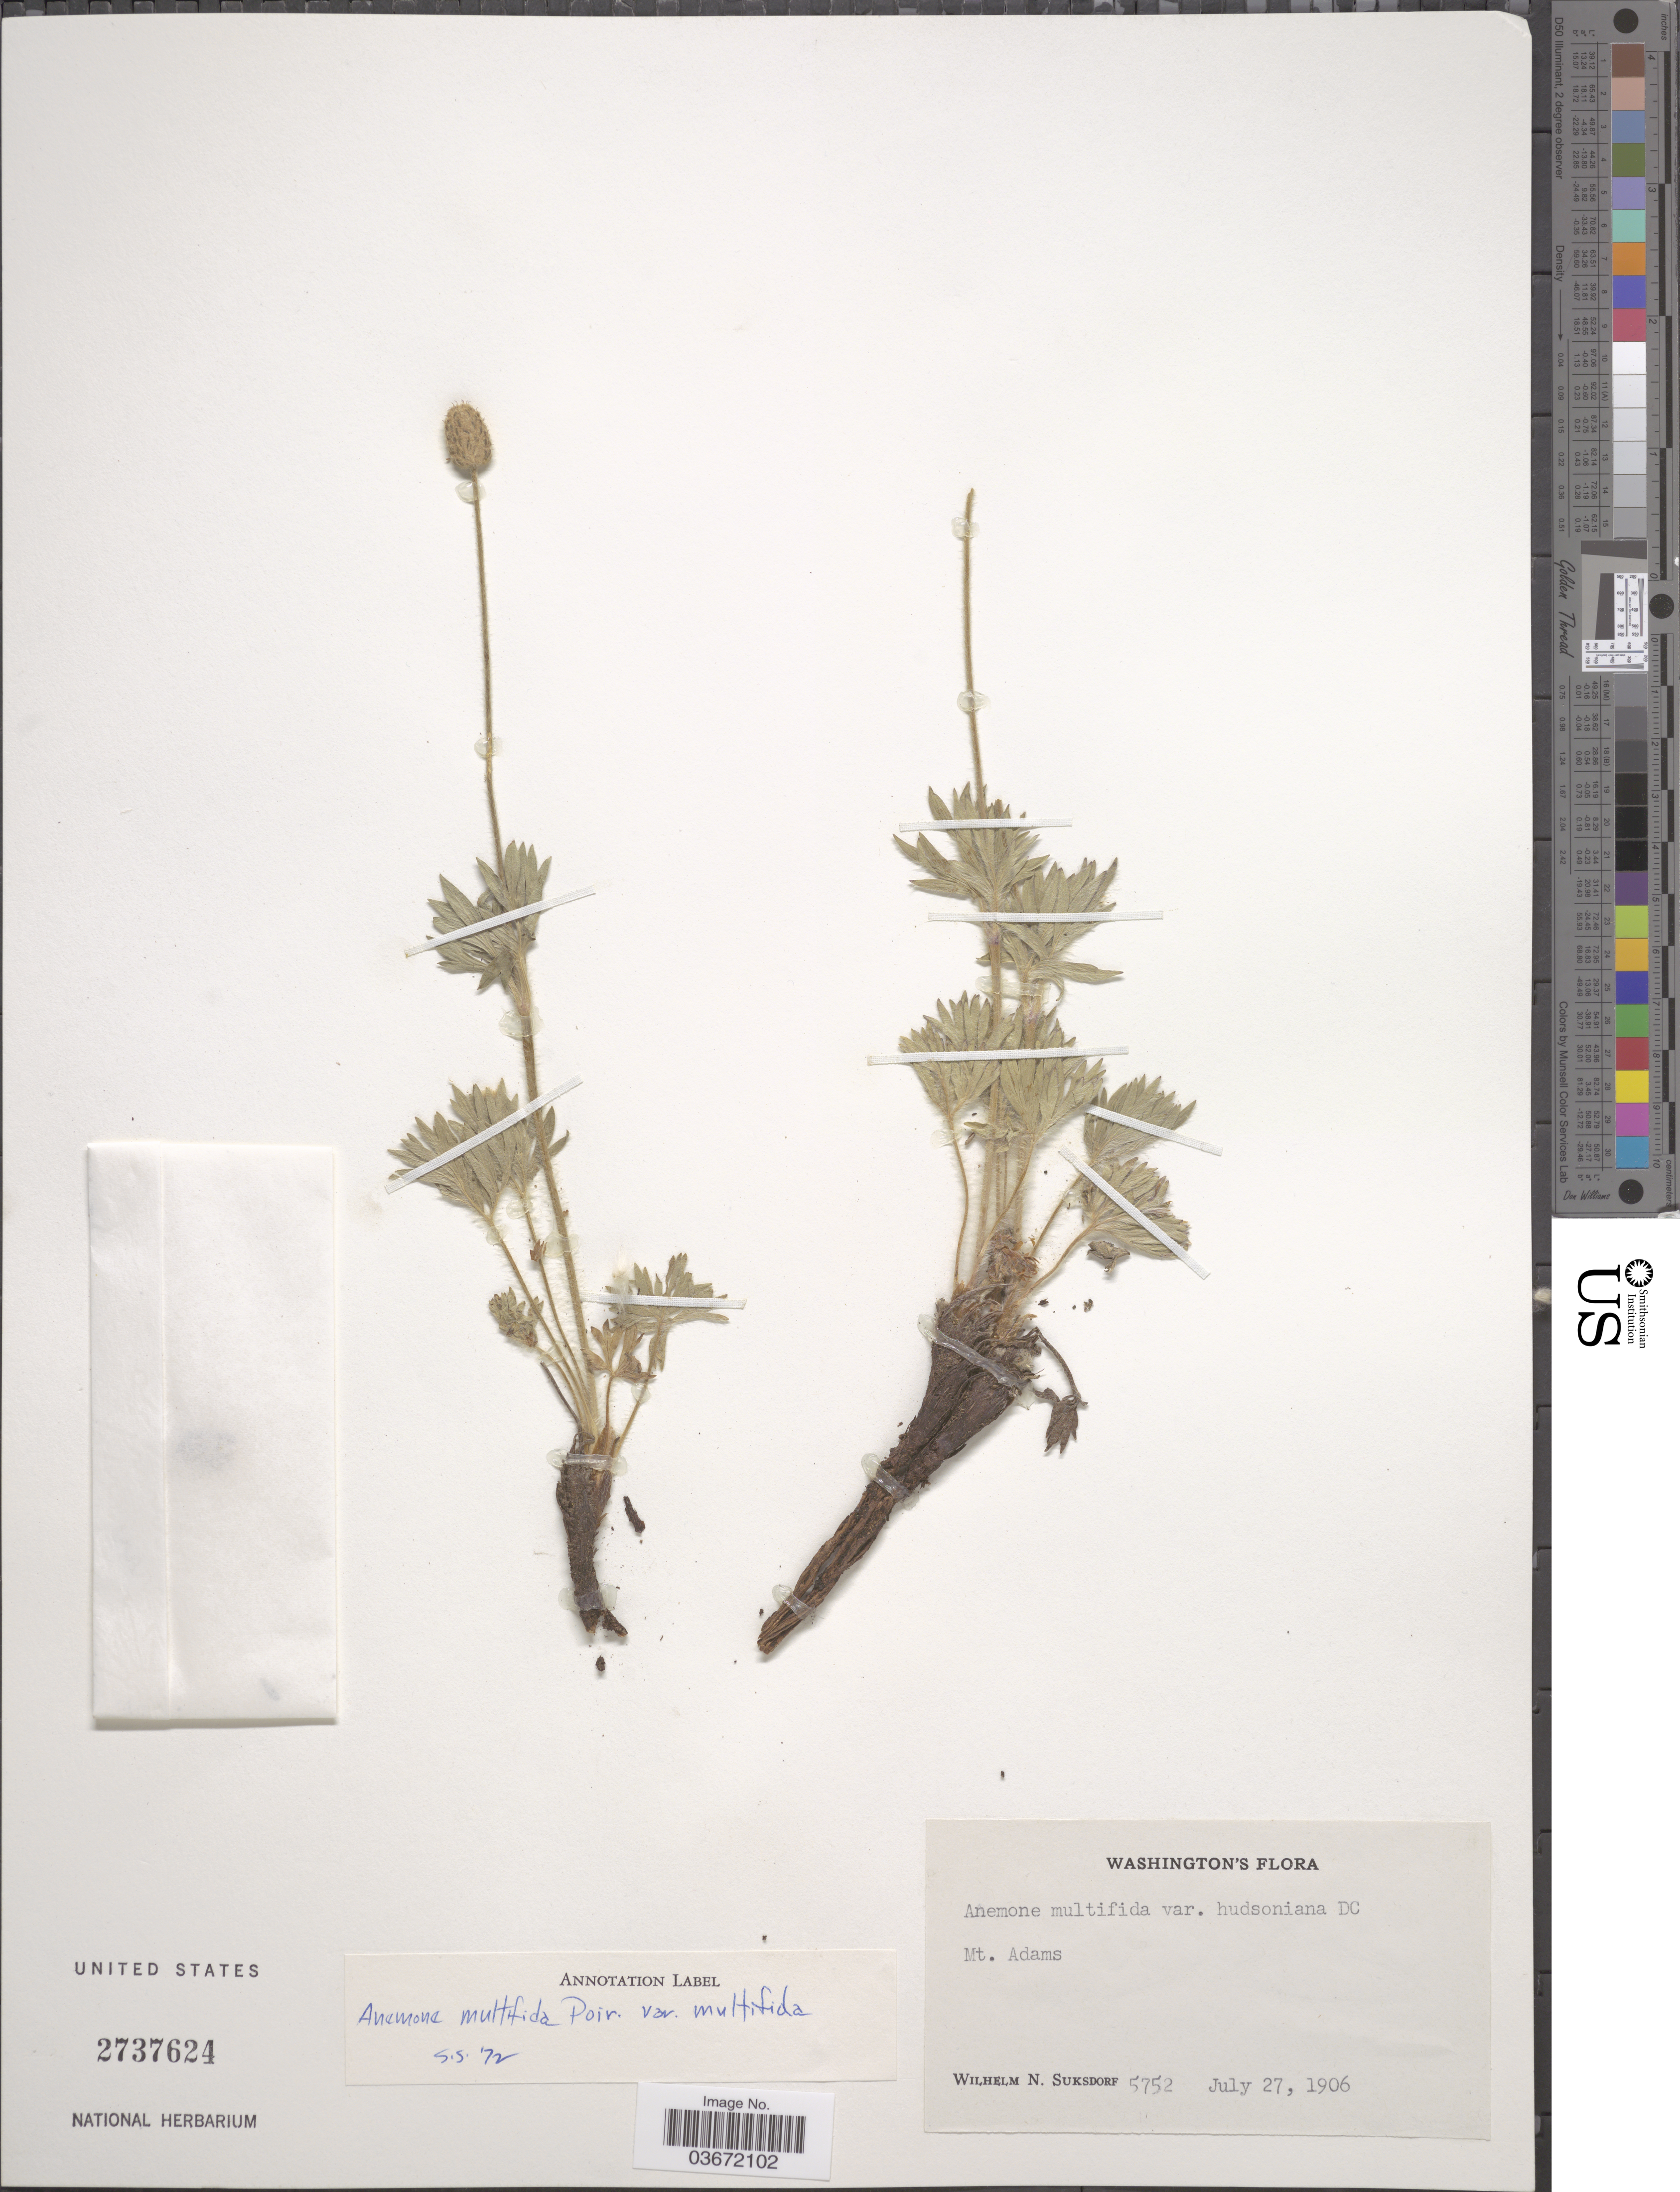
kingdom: Plantae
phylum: Tracheophyta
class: Magnoliopsida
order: Ranunculales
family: Ranunculaceae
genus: Anemone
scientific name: Anemone multifida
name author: Poir.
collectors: W. N. Suksdorf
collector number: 5752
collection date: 1906-07-27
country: United States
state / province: Washington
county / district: Yakima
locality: Mt. Adams.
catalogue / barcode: US 2737624